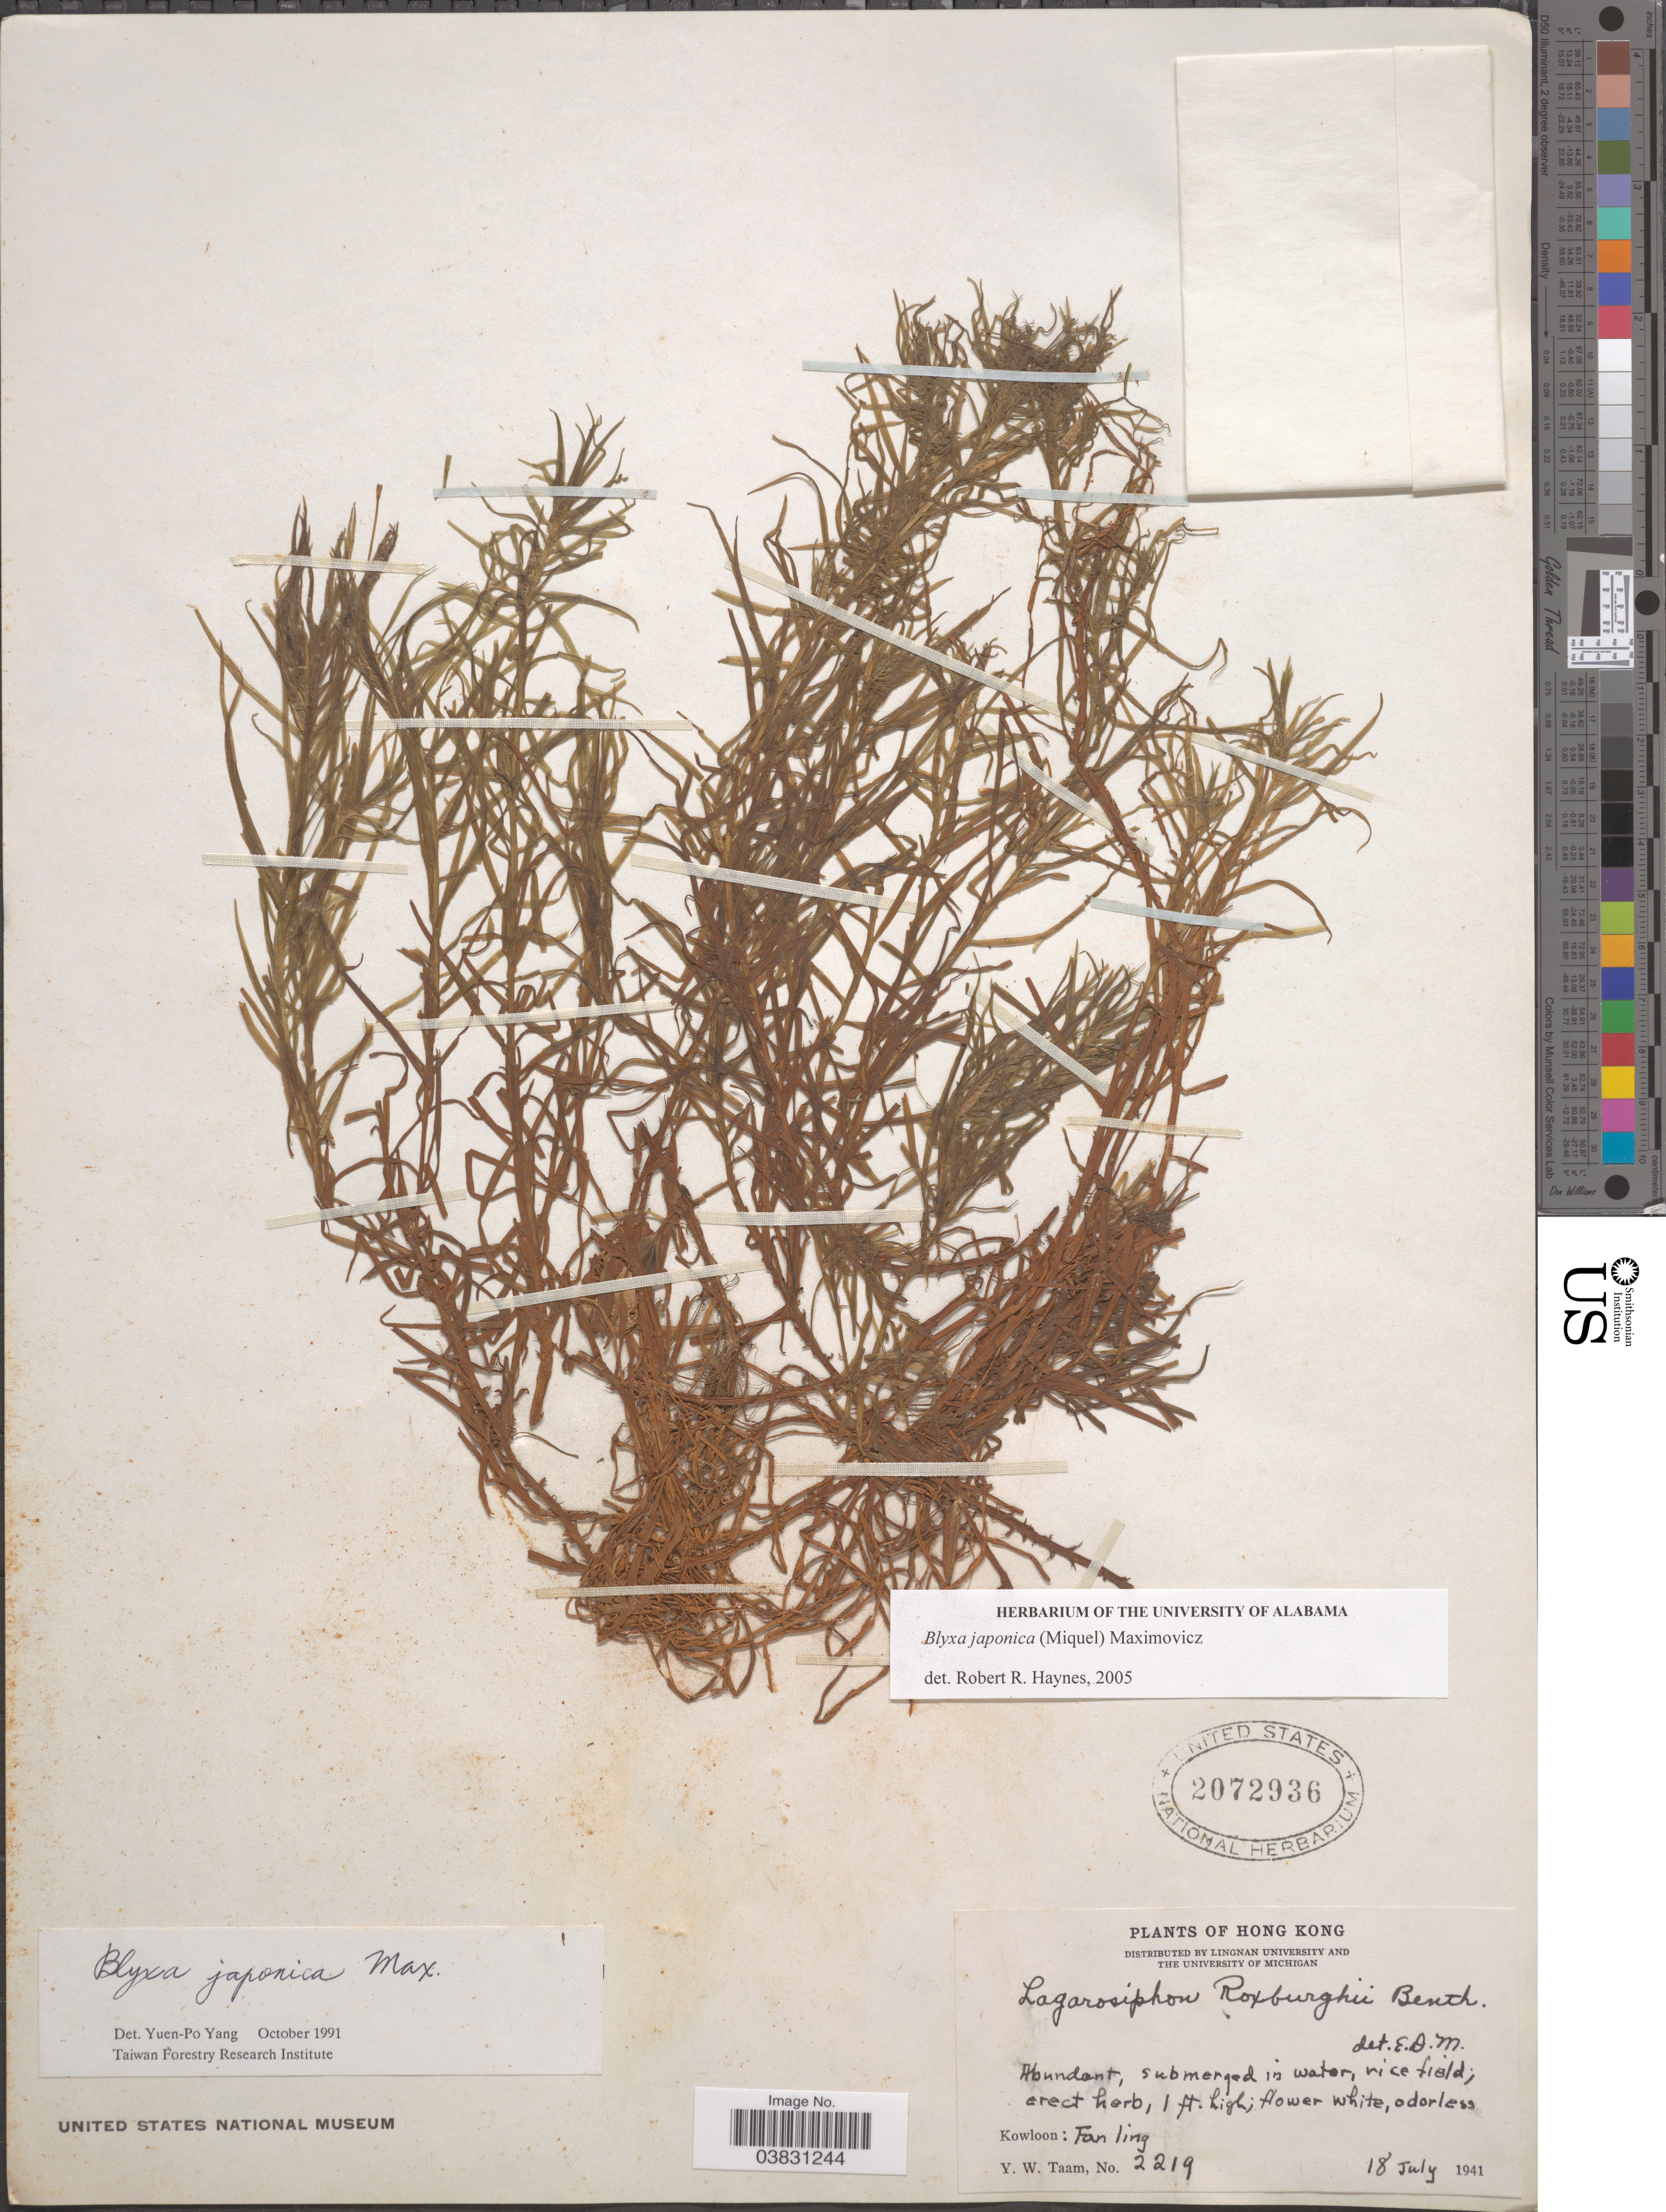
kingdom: Plantae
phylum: Tracheophyta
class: Liliopsida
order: Alismatales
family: Hydrocharitaceae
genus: Blyxa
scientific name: Blyxa japonica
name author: Maxim. et al.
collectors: Y. W. Taam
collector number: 2219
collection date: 1941-07-18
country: China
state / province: Hong Kong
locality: Kowloon: Fanling.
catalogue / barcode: US 2072936